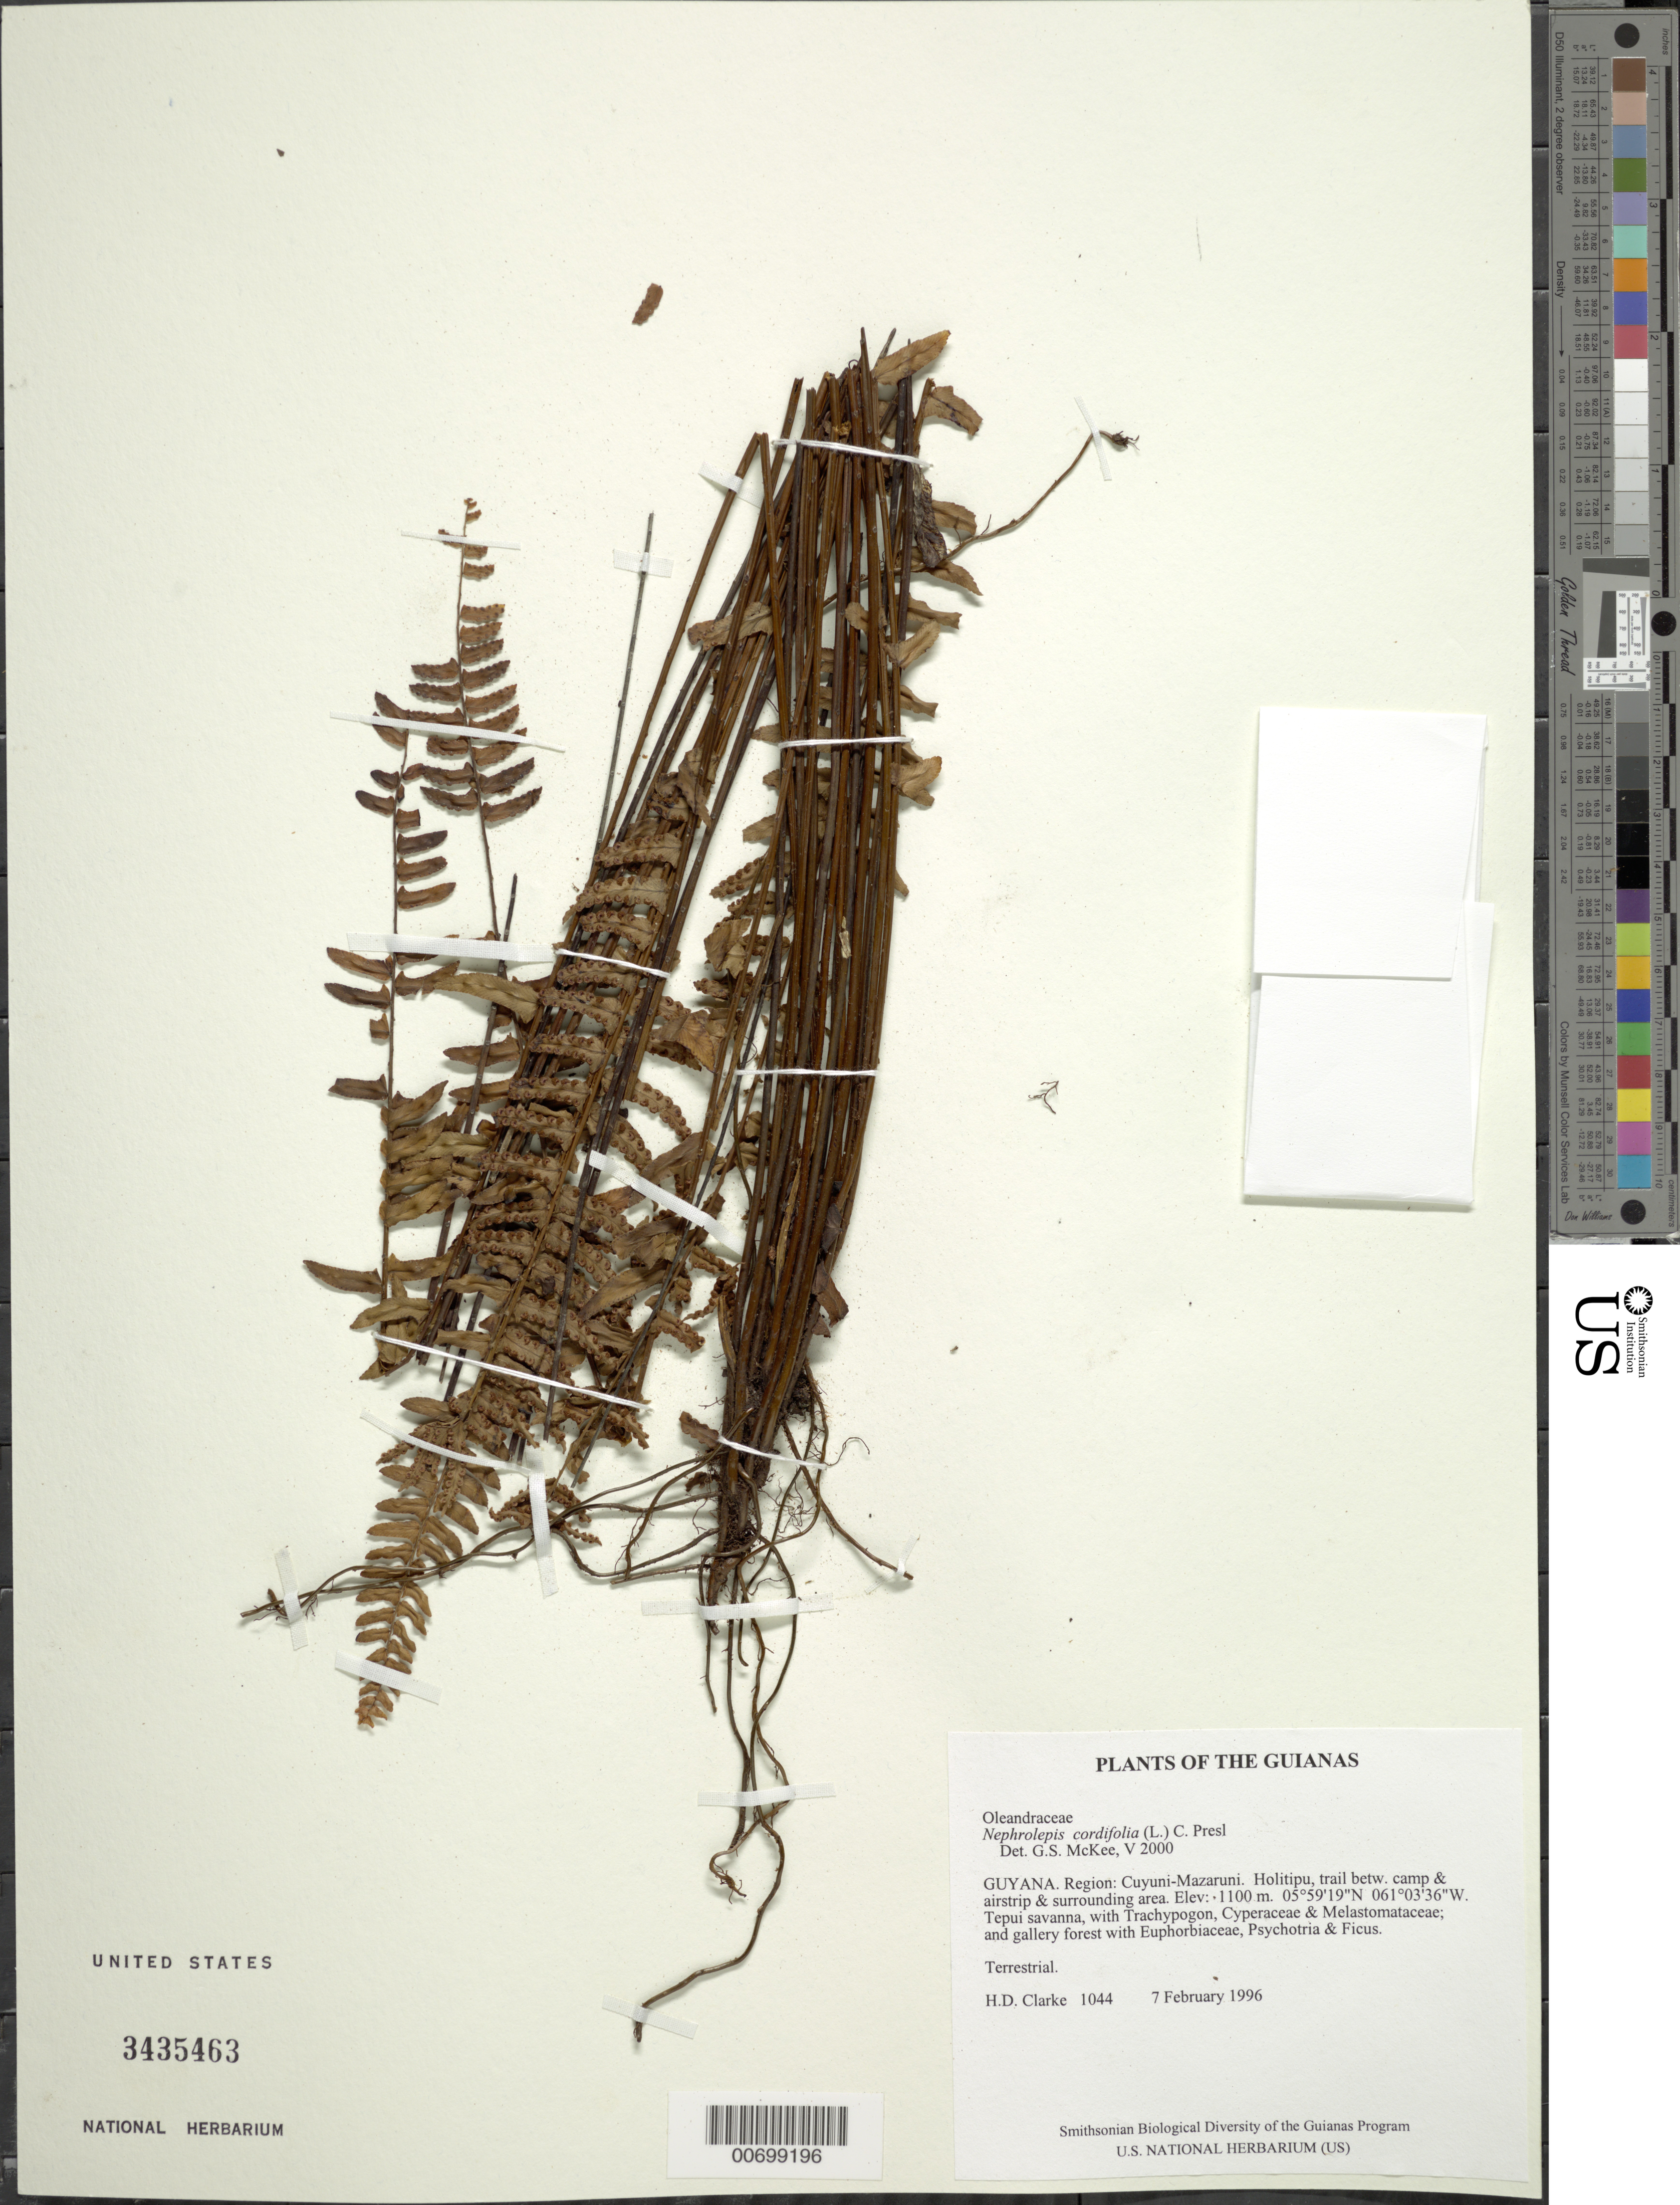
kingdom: Plantae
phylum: Tracheophyta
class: Polypodiopsida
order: Polypodiales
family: Nephrolepidaceae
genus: Nephrolepis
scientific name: Nephrolepis cordifolia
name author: (L.) C. Presl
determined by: McKee, G. S., (US), NMNH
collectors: H. D. Clarke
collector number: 1044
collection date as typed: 7 February 1996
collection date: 1996-02-07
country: Guyana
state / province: Cuyuni-Mazaruni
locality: Holitipu, trail between camp & airstrip & surrounding area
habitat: Tepui savanna, with Trachypogon, Cyperaceae & Melastomataceae; and gallery forest with Euphorbiaceae, Psychotria & Ficus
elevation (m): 1100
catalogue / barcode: US 3435463